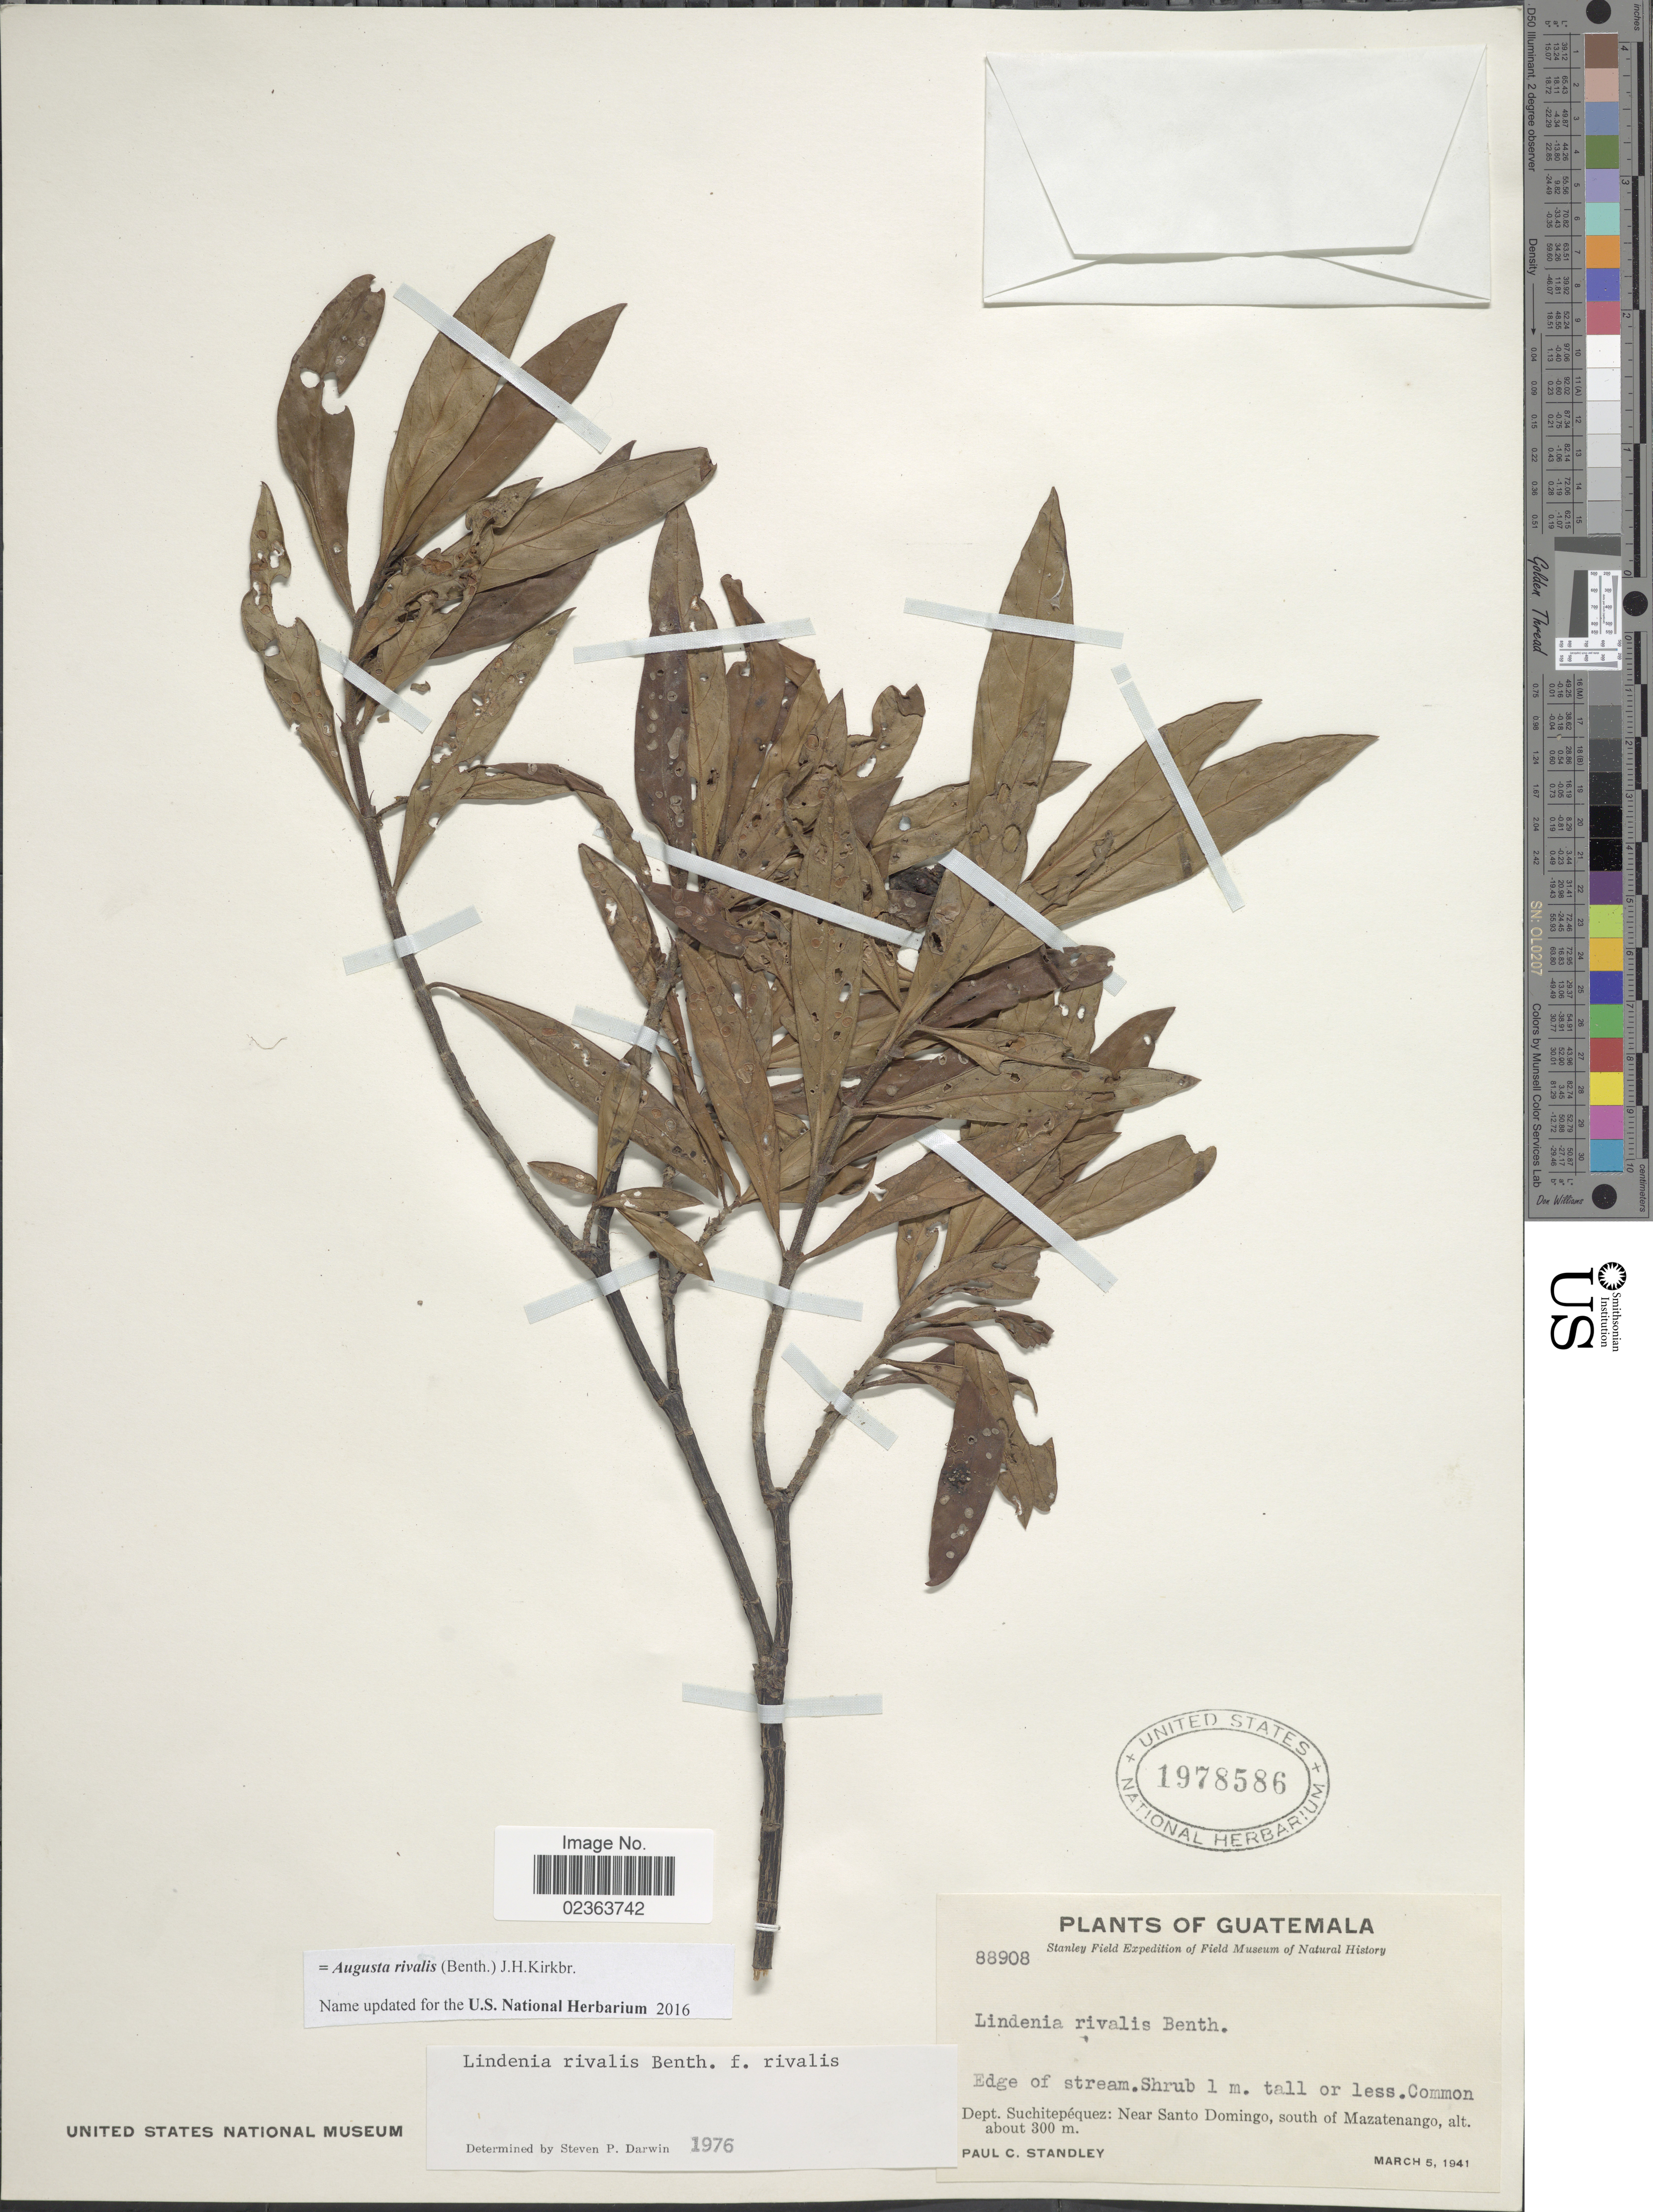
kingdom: Plantae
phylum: Tracheophyta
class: Magnoliopsida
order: Gentianales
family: Rubiaceae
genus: Augusta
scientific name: Augusta rivalis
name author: (Benth.) J.H. Kirkbr.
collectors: P. C. Standley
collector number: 88908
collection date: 1941-03-05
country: Guatemala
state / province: Suchitepéquez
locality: Dept. Suchitepequez: Near Santo Domingo, south of Mazatenango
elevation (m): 300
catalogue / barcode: US 1978586